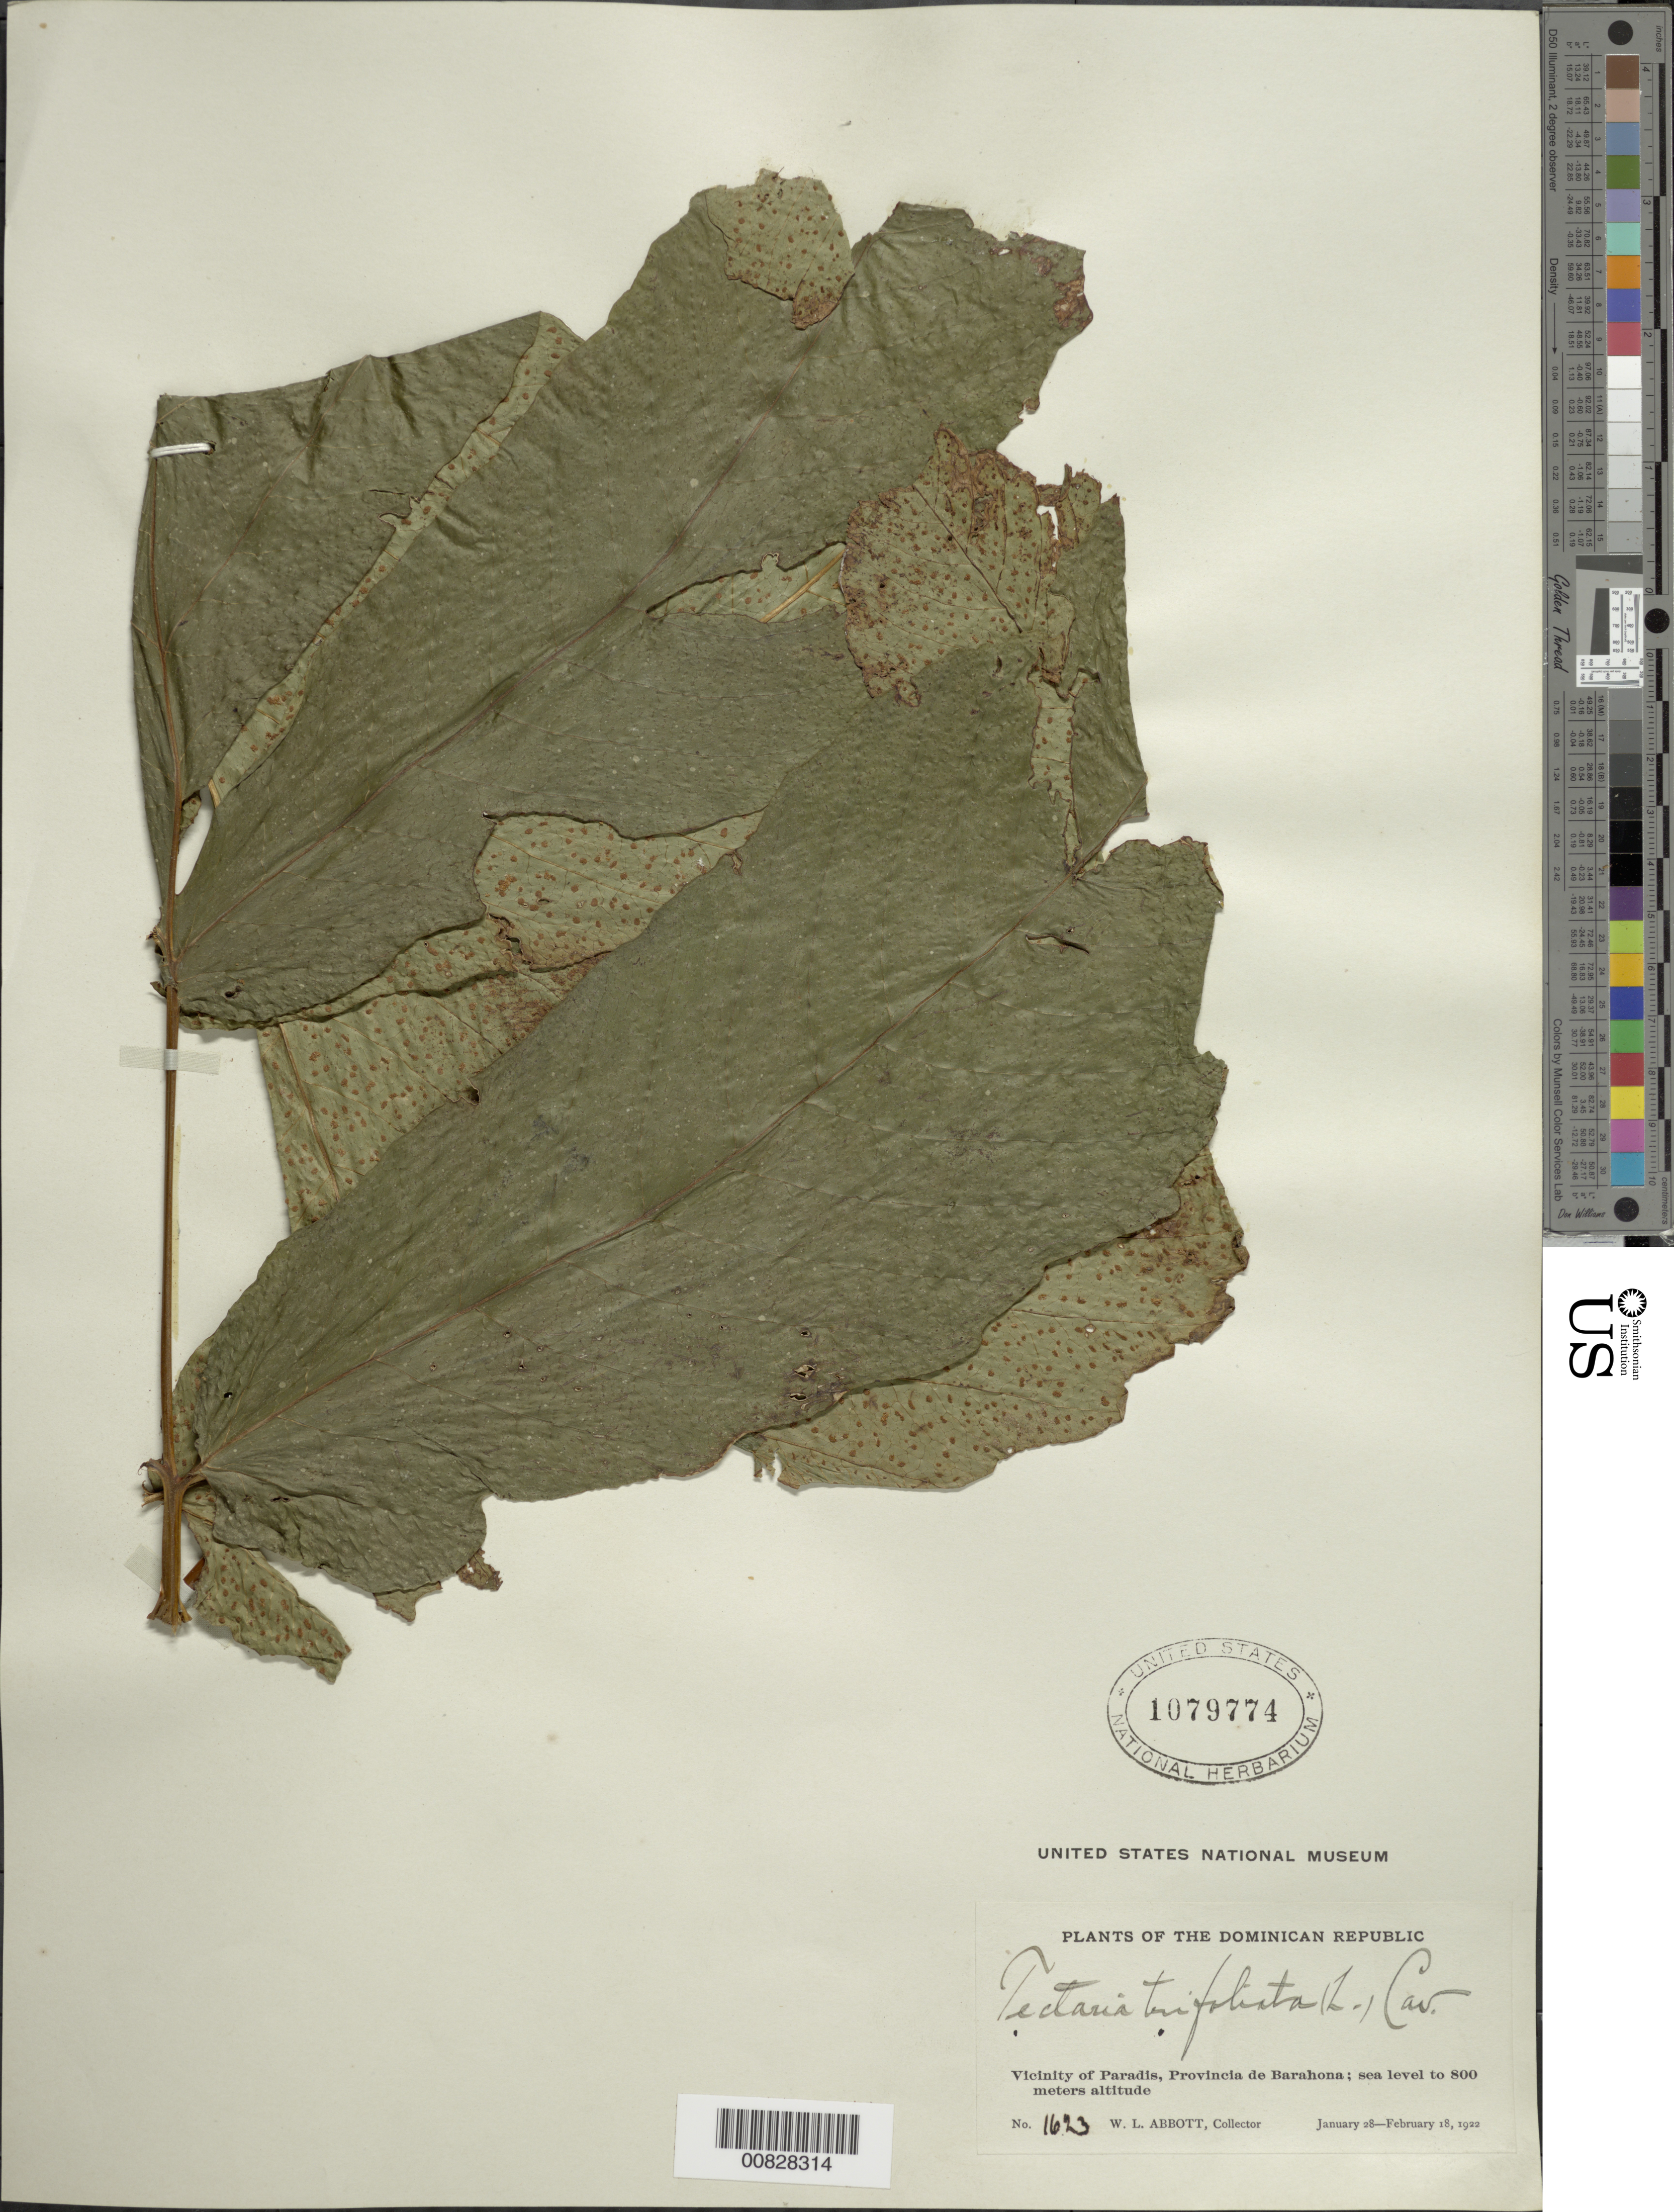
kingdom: Plantae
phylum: Tracheophyta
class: Polypodiopsida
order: Polypodiales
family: Tectariaceae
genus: Tectaria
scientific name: Tectaria trifoliata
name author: (L.) Cav.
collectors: W. L. Abbott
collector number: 1623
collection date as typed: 28 Jan 1922 to 18 Feb 1922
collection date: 1922-01-28/1922-02-18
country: Dominican Republic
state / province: Barahona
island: Hispaniola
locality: Paradis vicinity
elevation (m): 0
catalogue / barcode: US 1079774